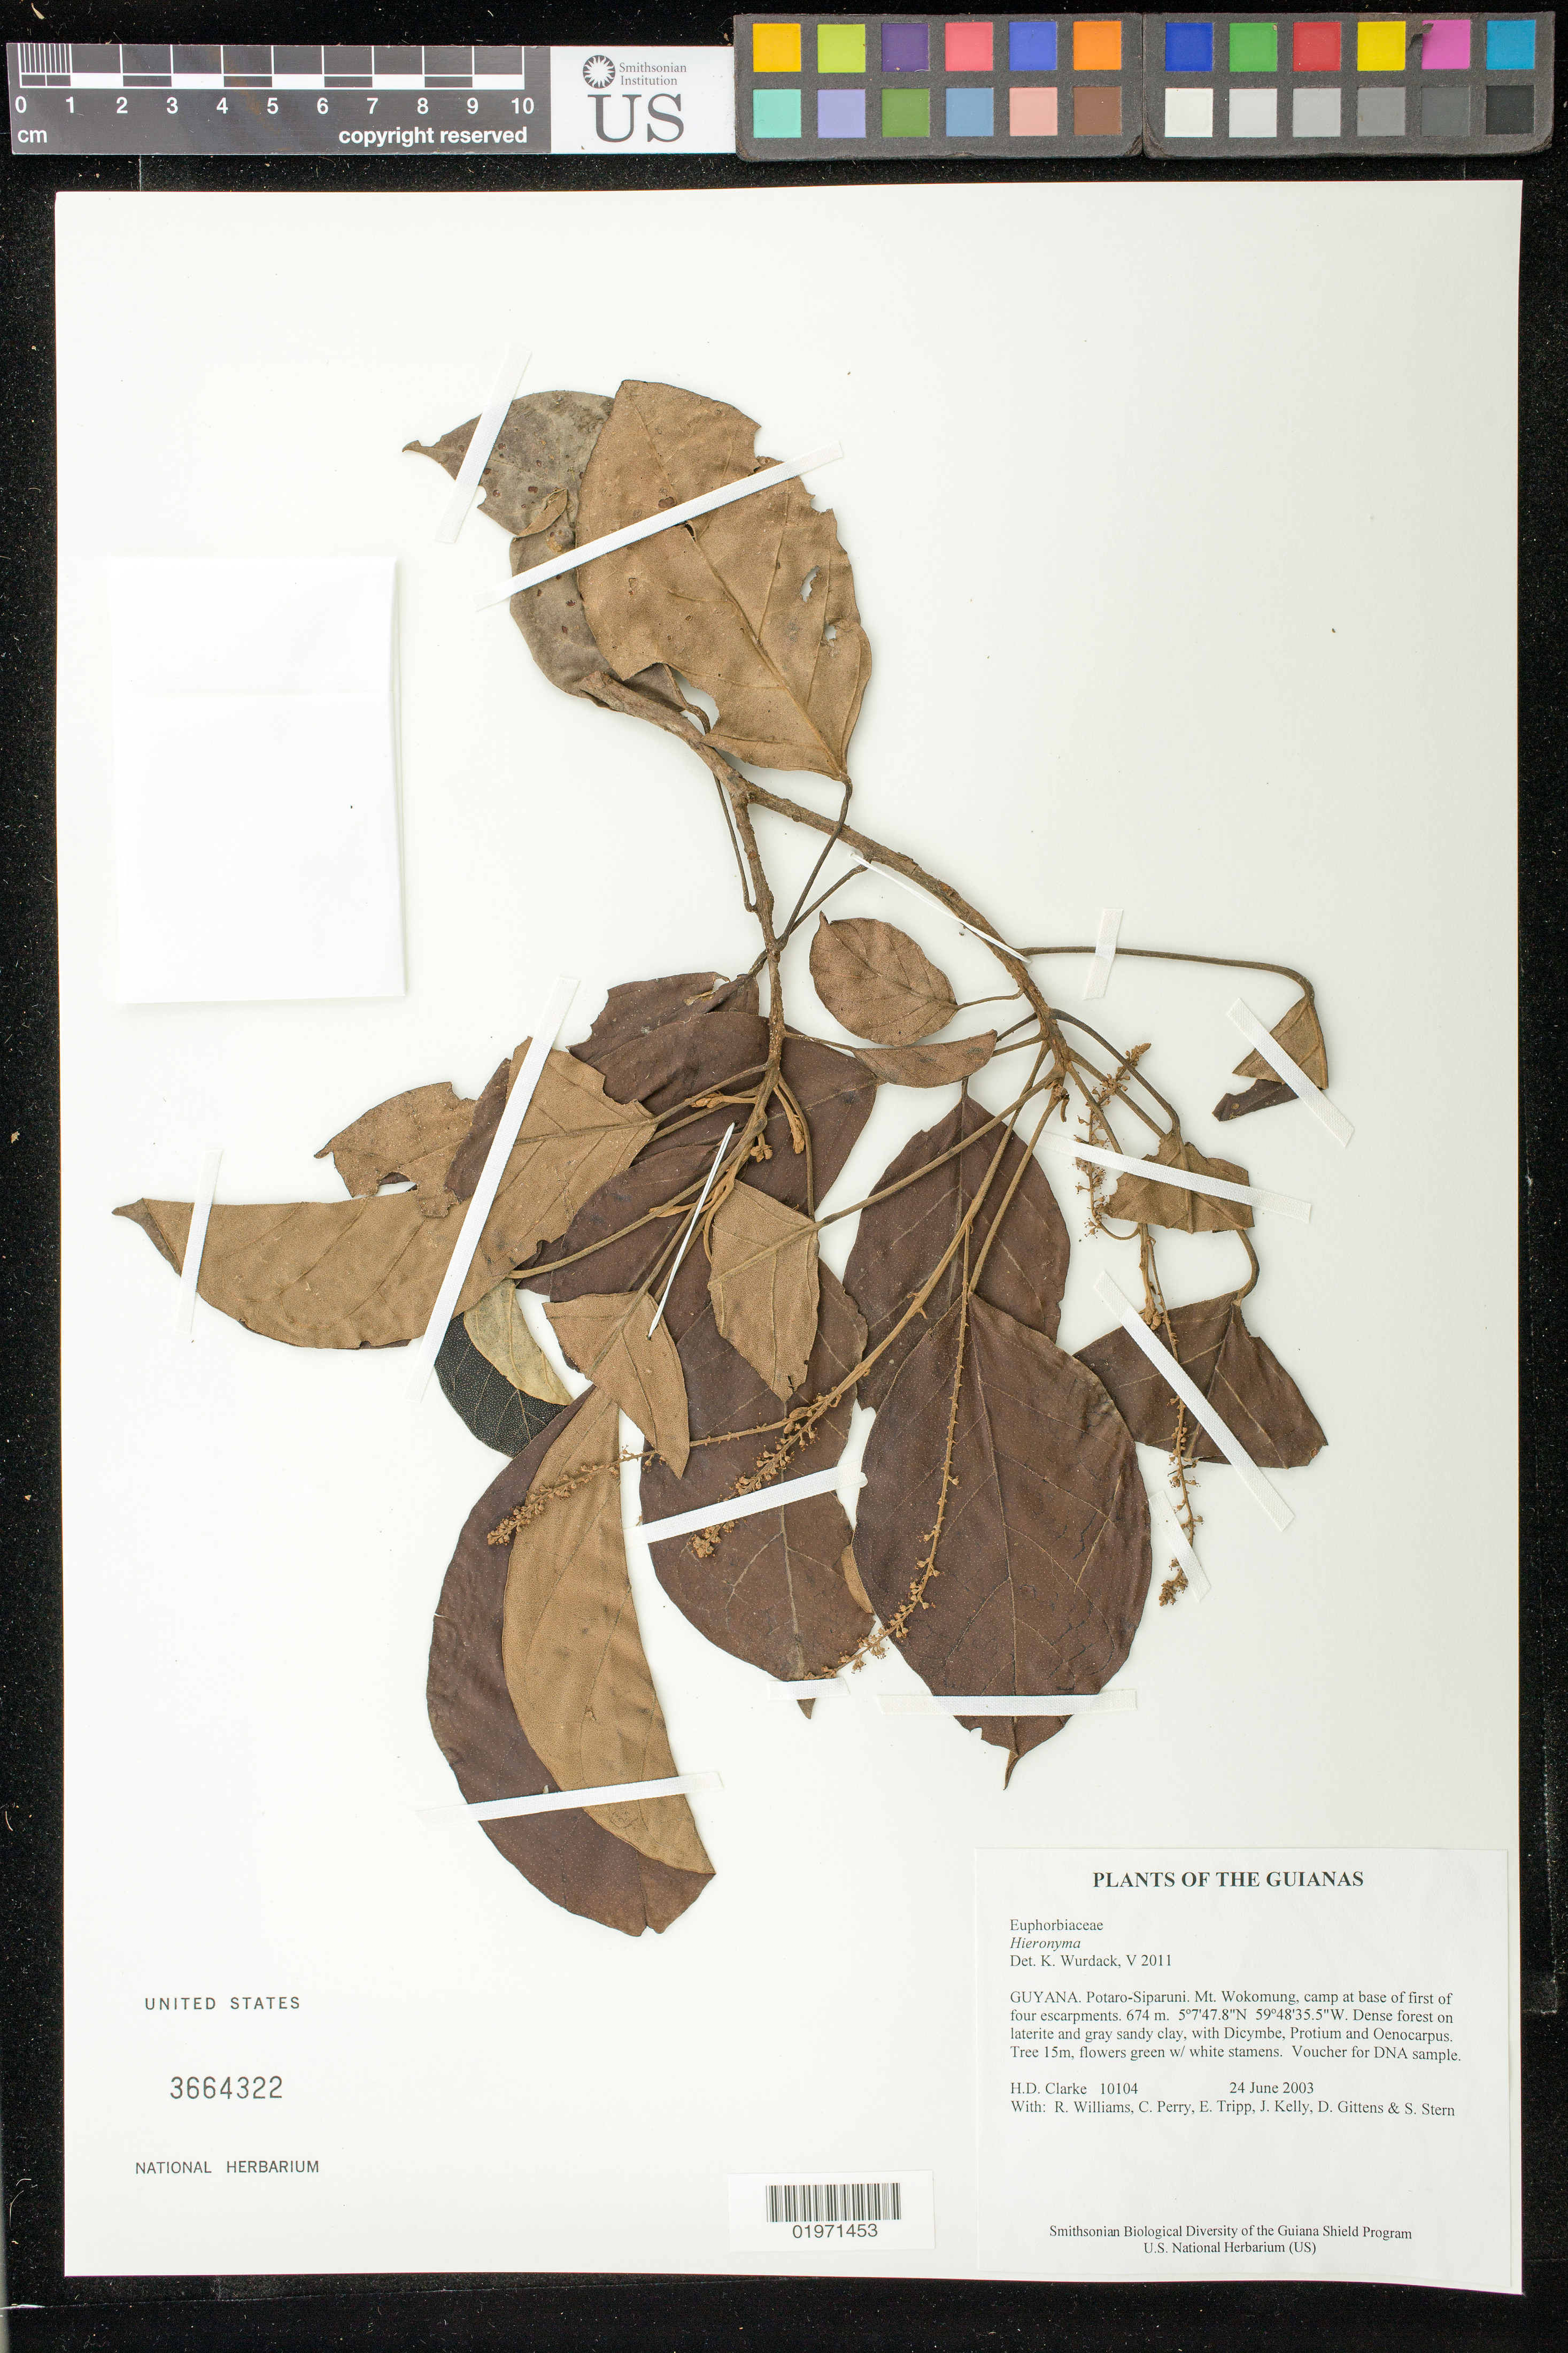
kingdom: Plantae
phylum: Tracheophyta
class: Magnoliopsida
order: Malpighiales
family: Phyllanthaceae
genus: Hieronyma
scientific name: Hieronyma sp.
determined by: Wurdack, Kenneth J., (US), Smithsonian Institution - National Museum of Natural History (UNITED STATES)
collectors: H. D. Clarke, R. Williams, C. Perry, E. Tripp, J. Kelly, D. Gittens & S. R. Stern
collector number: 10104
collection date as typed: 24 June 2003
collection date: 2003-06-24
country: Guyana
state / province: Potaro-Siparuni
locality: Mt. Wokomung, camp at base of first of four escarpments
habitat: Dense forest on laterite and gray sandy clay, with Dicymbe, Protium and Oenocarpus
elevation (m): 674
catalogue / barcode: US 3664322